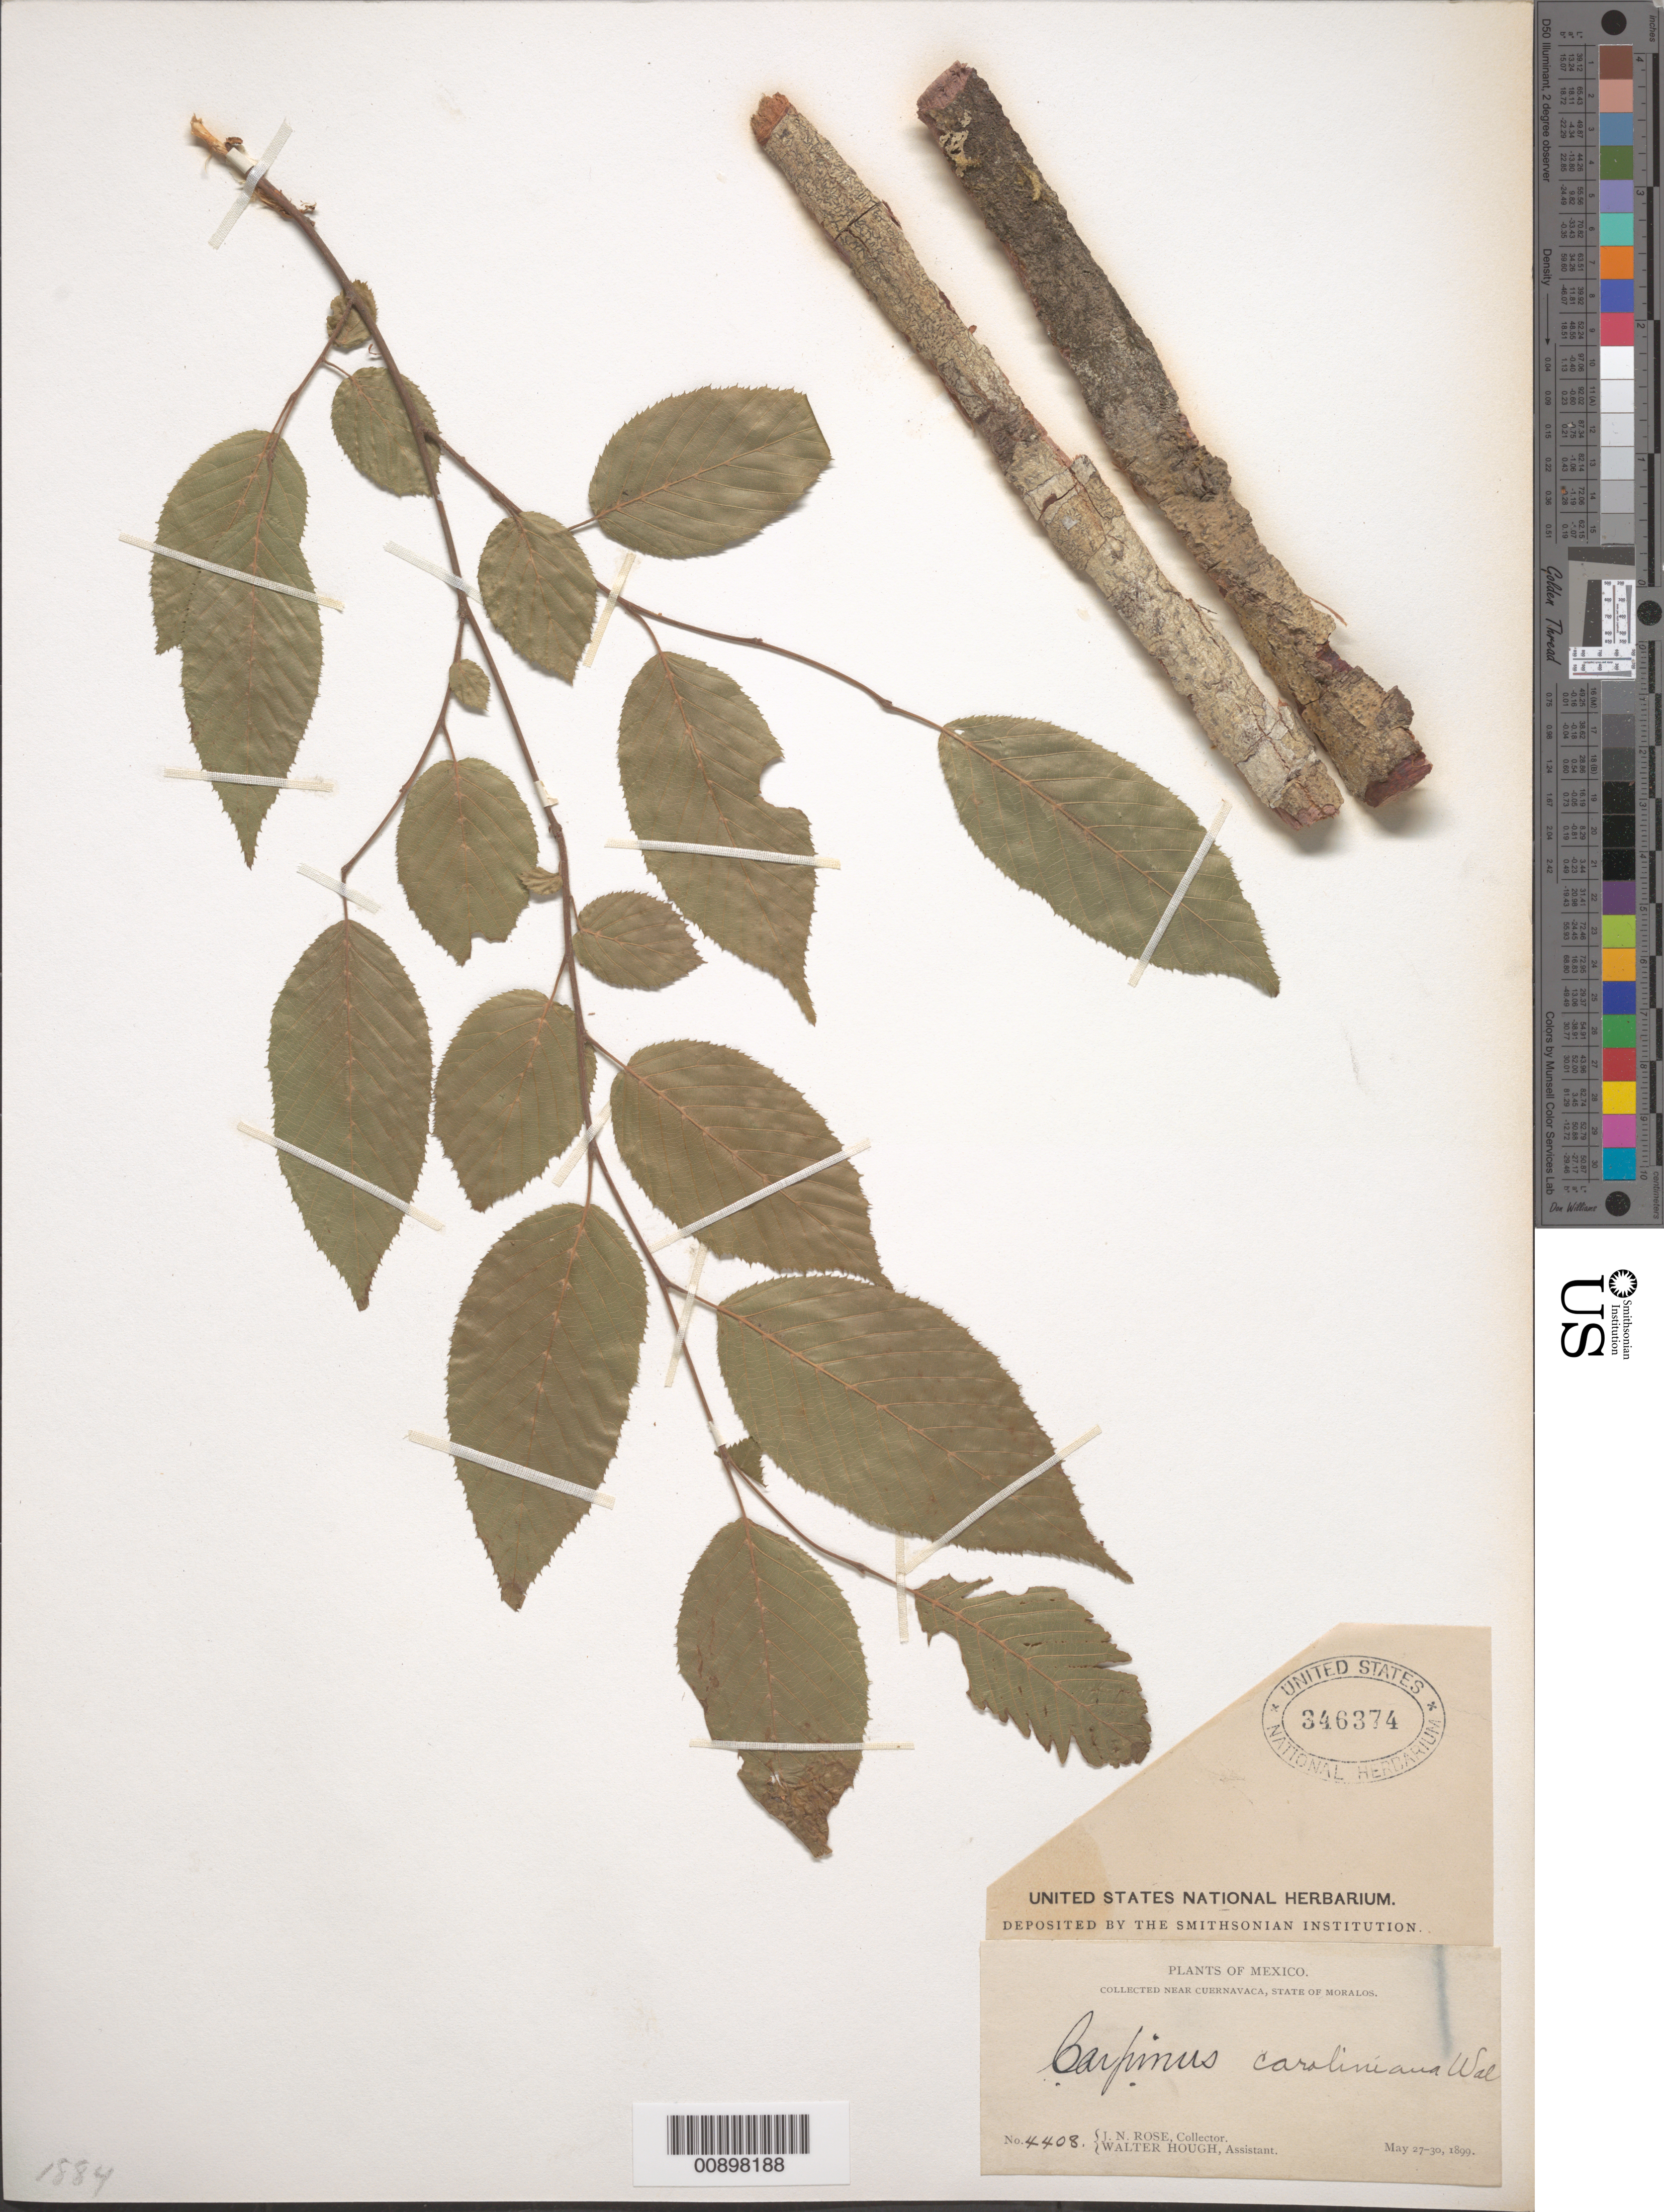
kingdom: Plantae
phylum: Tracheophyta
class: Magnoliopsida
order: Fagales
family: Betulaceae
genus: Carpinus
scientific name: Carpinus caroliniana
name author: Walter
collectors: J. N. Rose & W. Hough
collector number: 4408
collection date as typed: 27 May 1899 to 30 May 1899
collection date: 1899-05-27/1899-05-30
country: Mexico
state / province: Morelos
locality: Near Cuernavaca, State of Morelos.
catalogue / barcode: US 346374